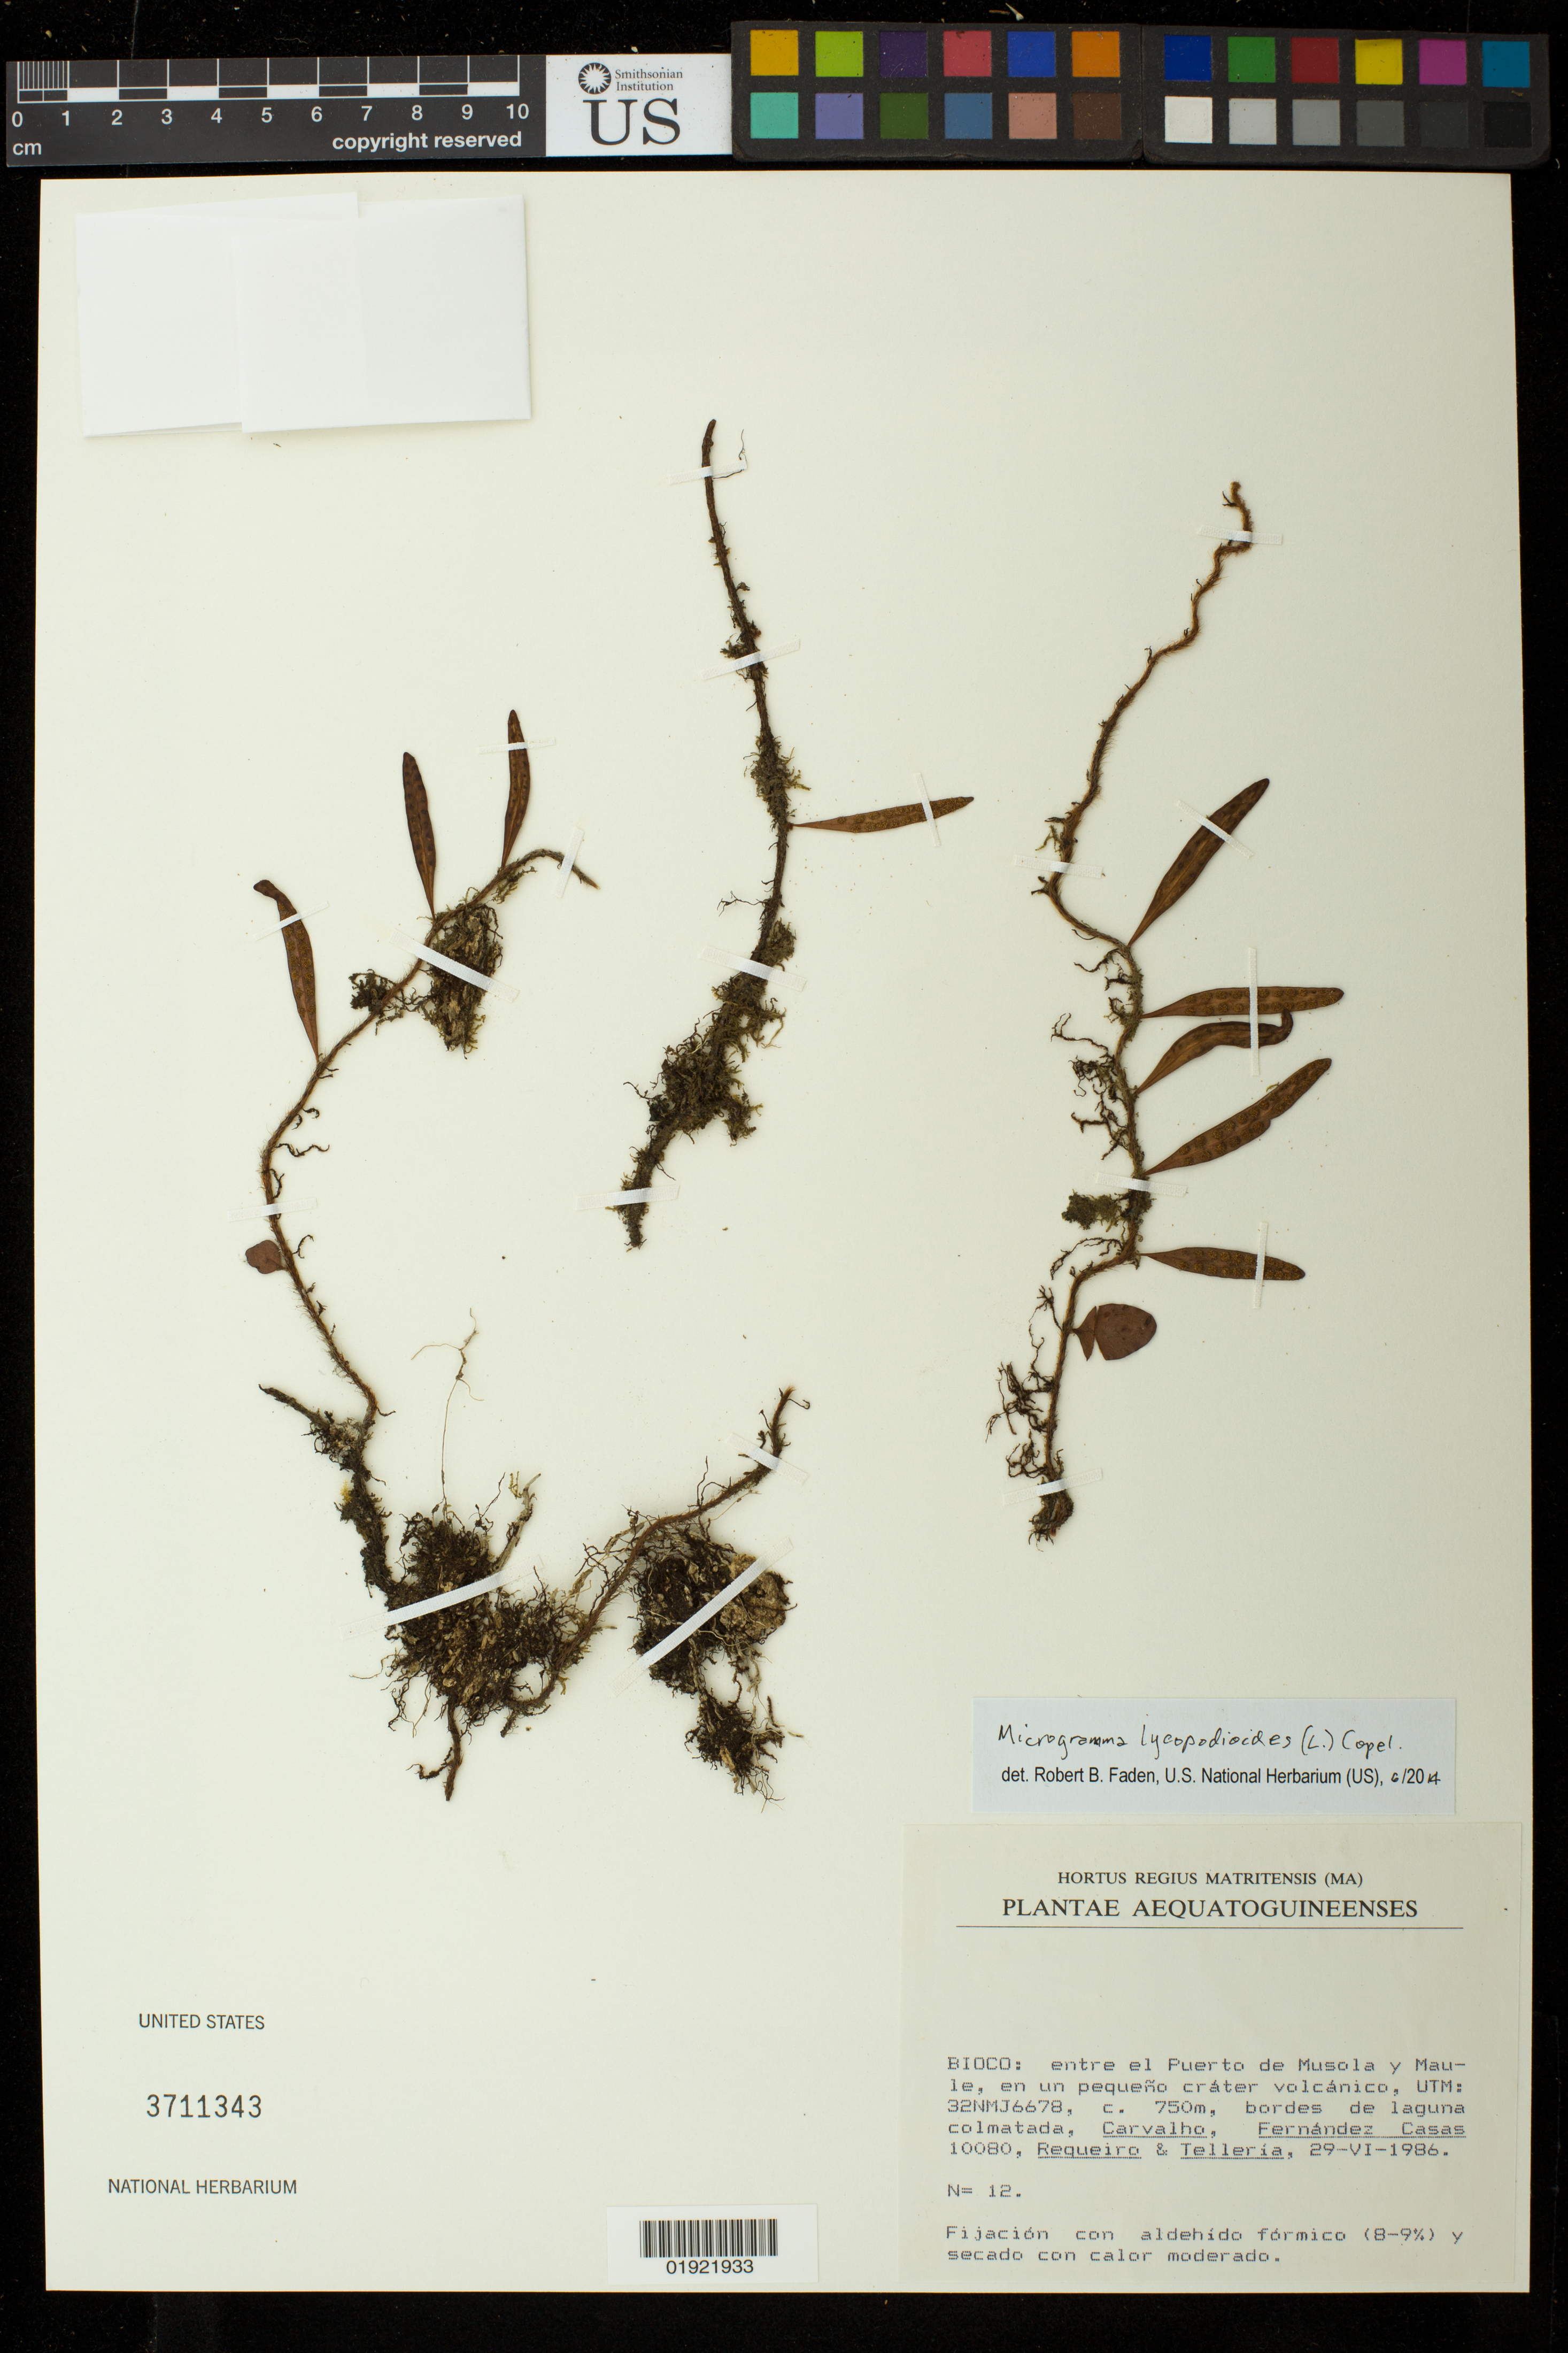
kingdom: Plantae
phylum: Tracheophyta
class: Polypodiopsida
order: Polypodiales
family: Polypodiaceae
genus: Microgramma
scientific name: Microgramma lycopodioides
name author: (L.) Copel.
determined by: Faden, Robert B., (US), Smithsonian Institution - National Museum of Natural History (UNITED STATES)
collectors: Carvalho, --, F. Casas, Requeiro, -- & -. Telleria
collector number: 10080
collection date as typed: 29-VI-1986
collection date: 1986-06-29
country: Equatorial Guinea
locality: Bioco: entre el Puerto de Musola y Maule, en u pequeno crater volcanico, UTM: 32NMJ6678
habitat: bordes de laguna colmatada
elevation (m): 750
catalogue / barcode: US 711343